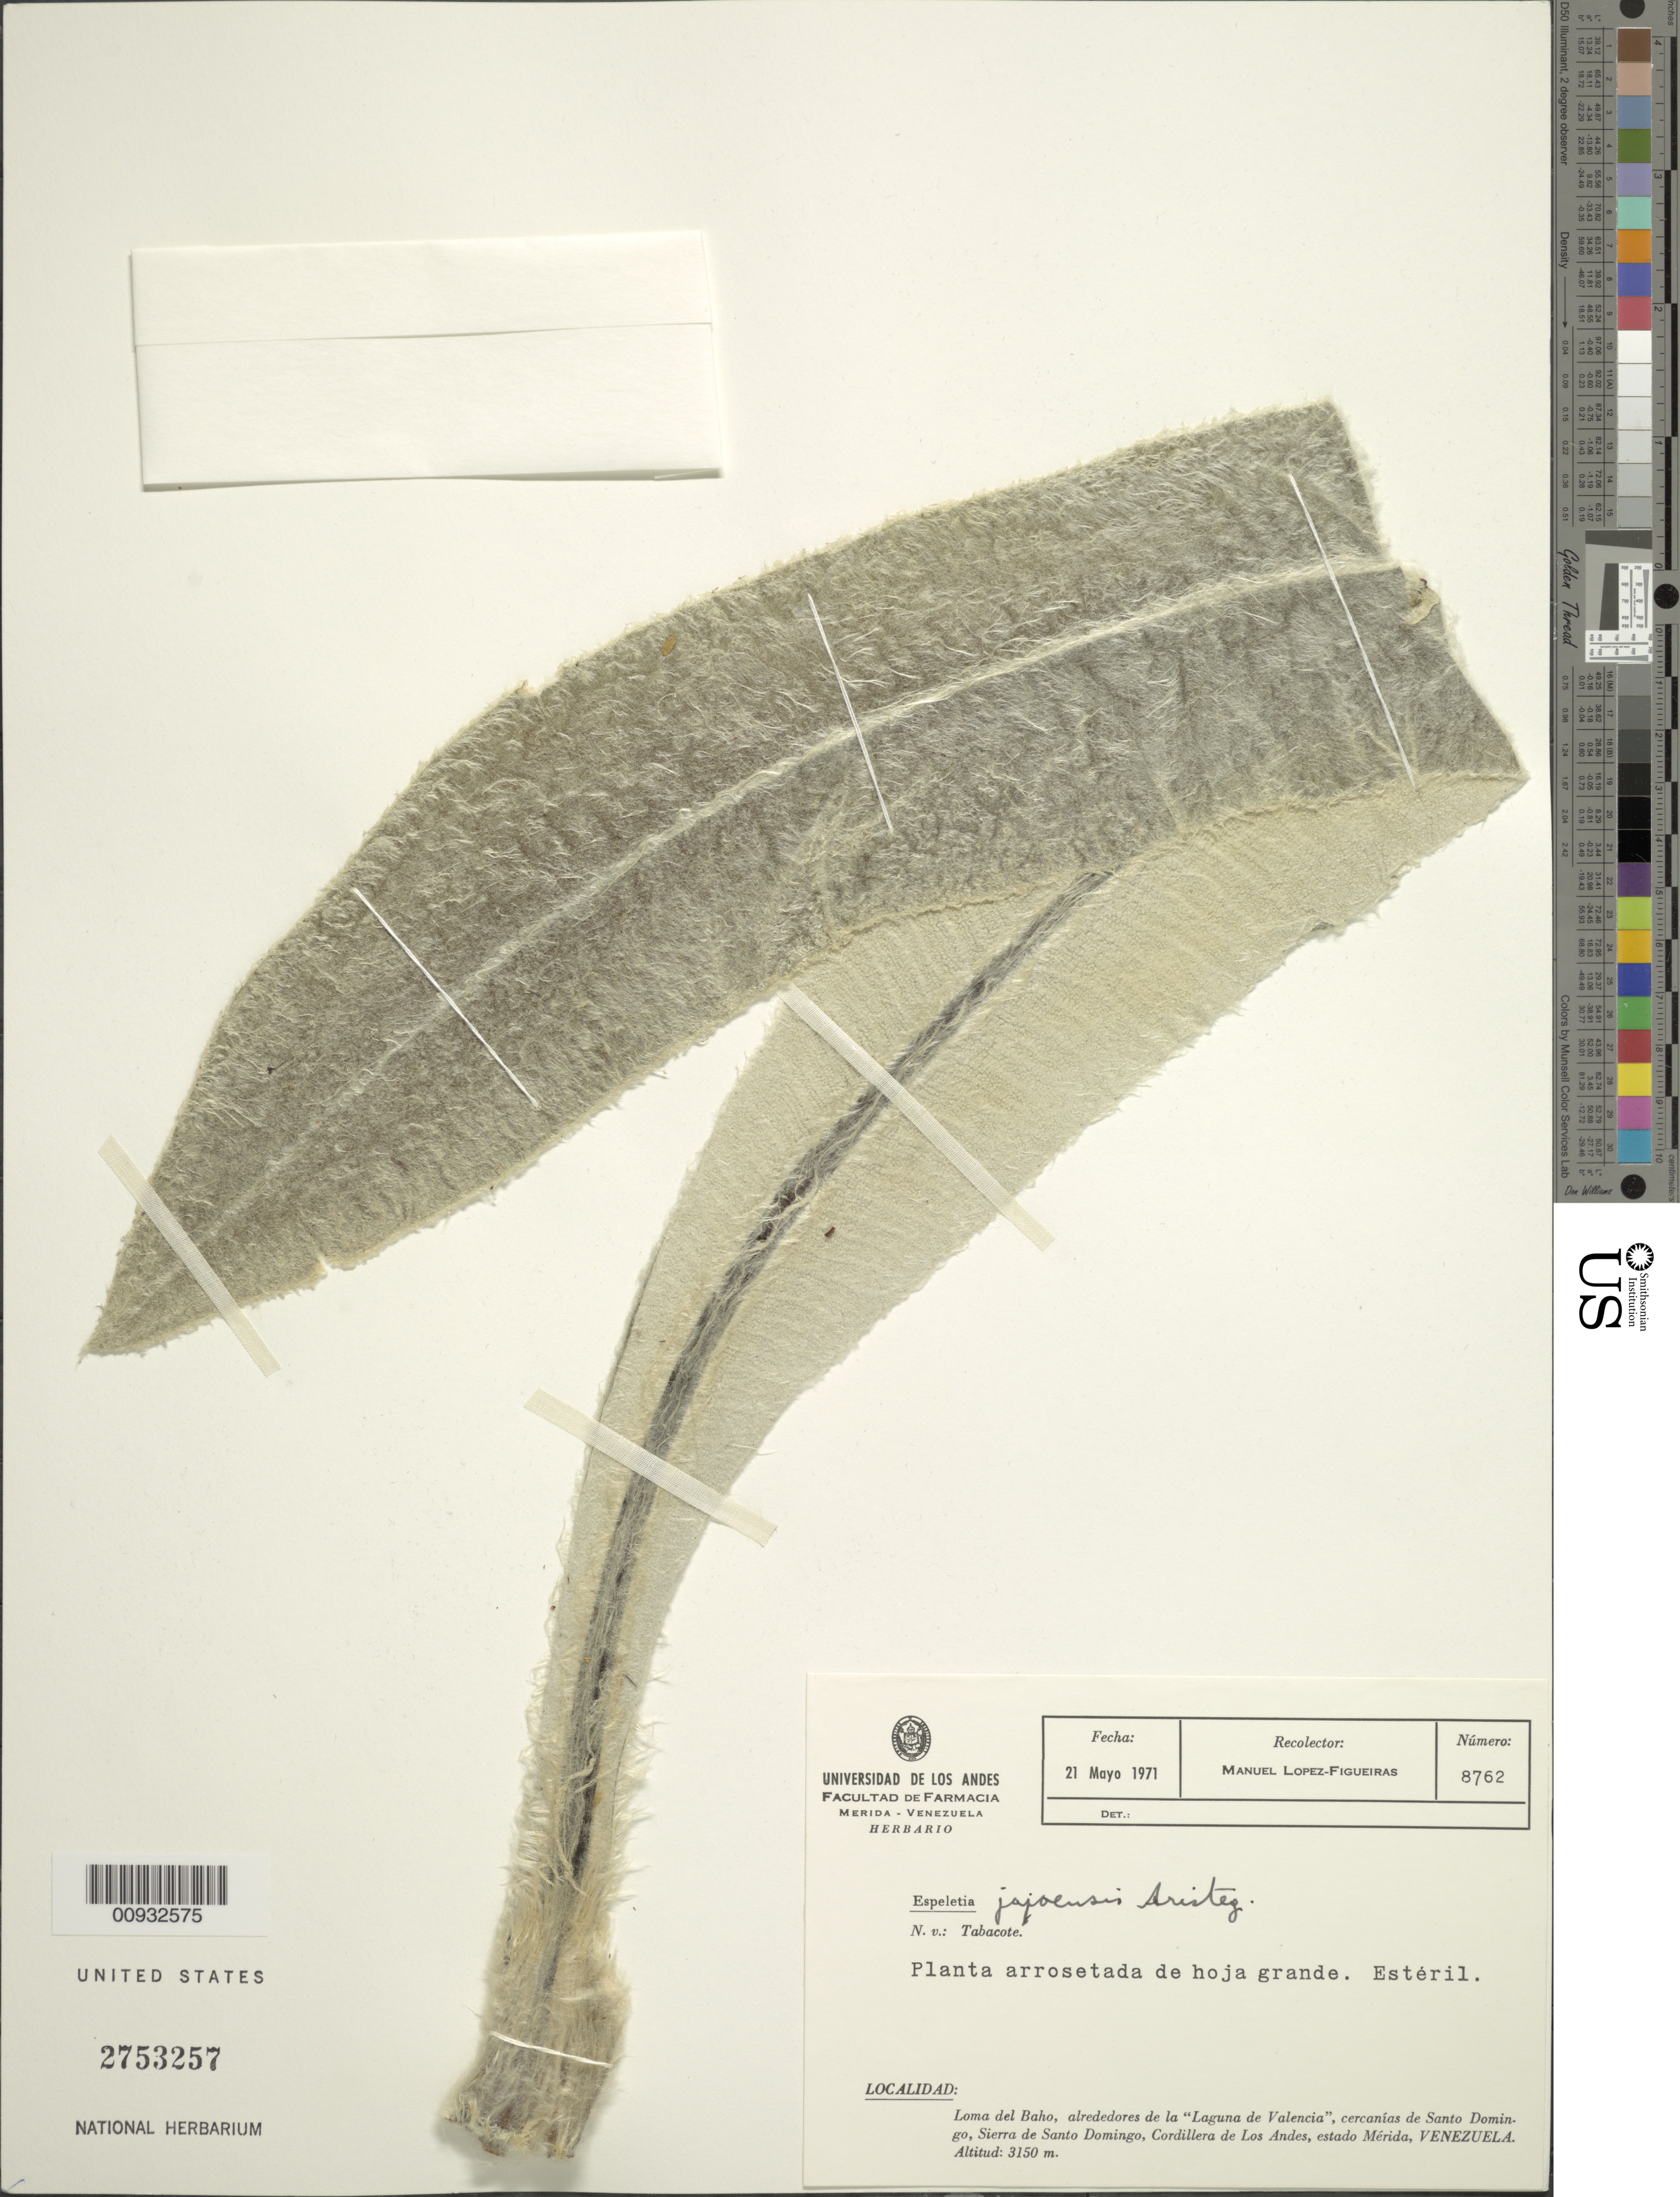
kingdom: Plantae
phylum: Tracheophyta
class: Magnoliopsida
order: Asterales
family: Asteraceae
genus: Espeletia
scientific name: Espeletia jajoensis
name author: Aristeg.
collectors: M. López Figueiras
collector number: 8762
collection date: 1971-05-21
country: Venezuela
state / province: Mérida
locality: Loma del Baho, alrededores de la "Laguna de Valencia", cercanias de Santo Domingo, Sierra de Santo Domingo, Cordillera de Los Andes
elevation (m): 3150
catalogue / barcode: US 2753257